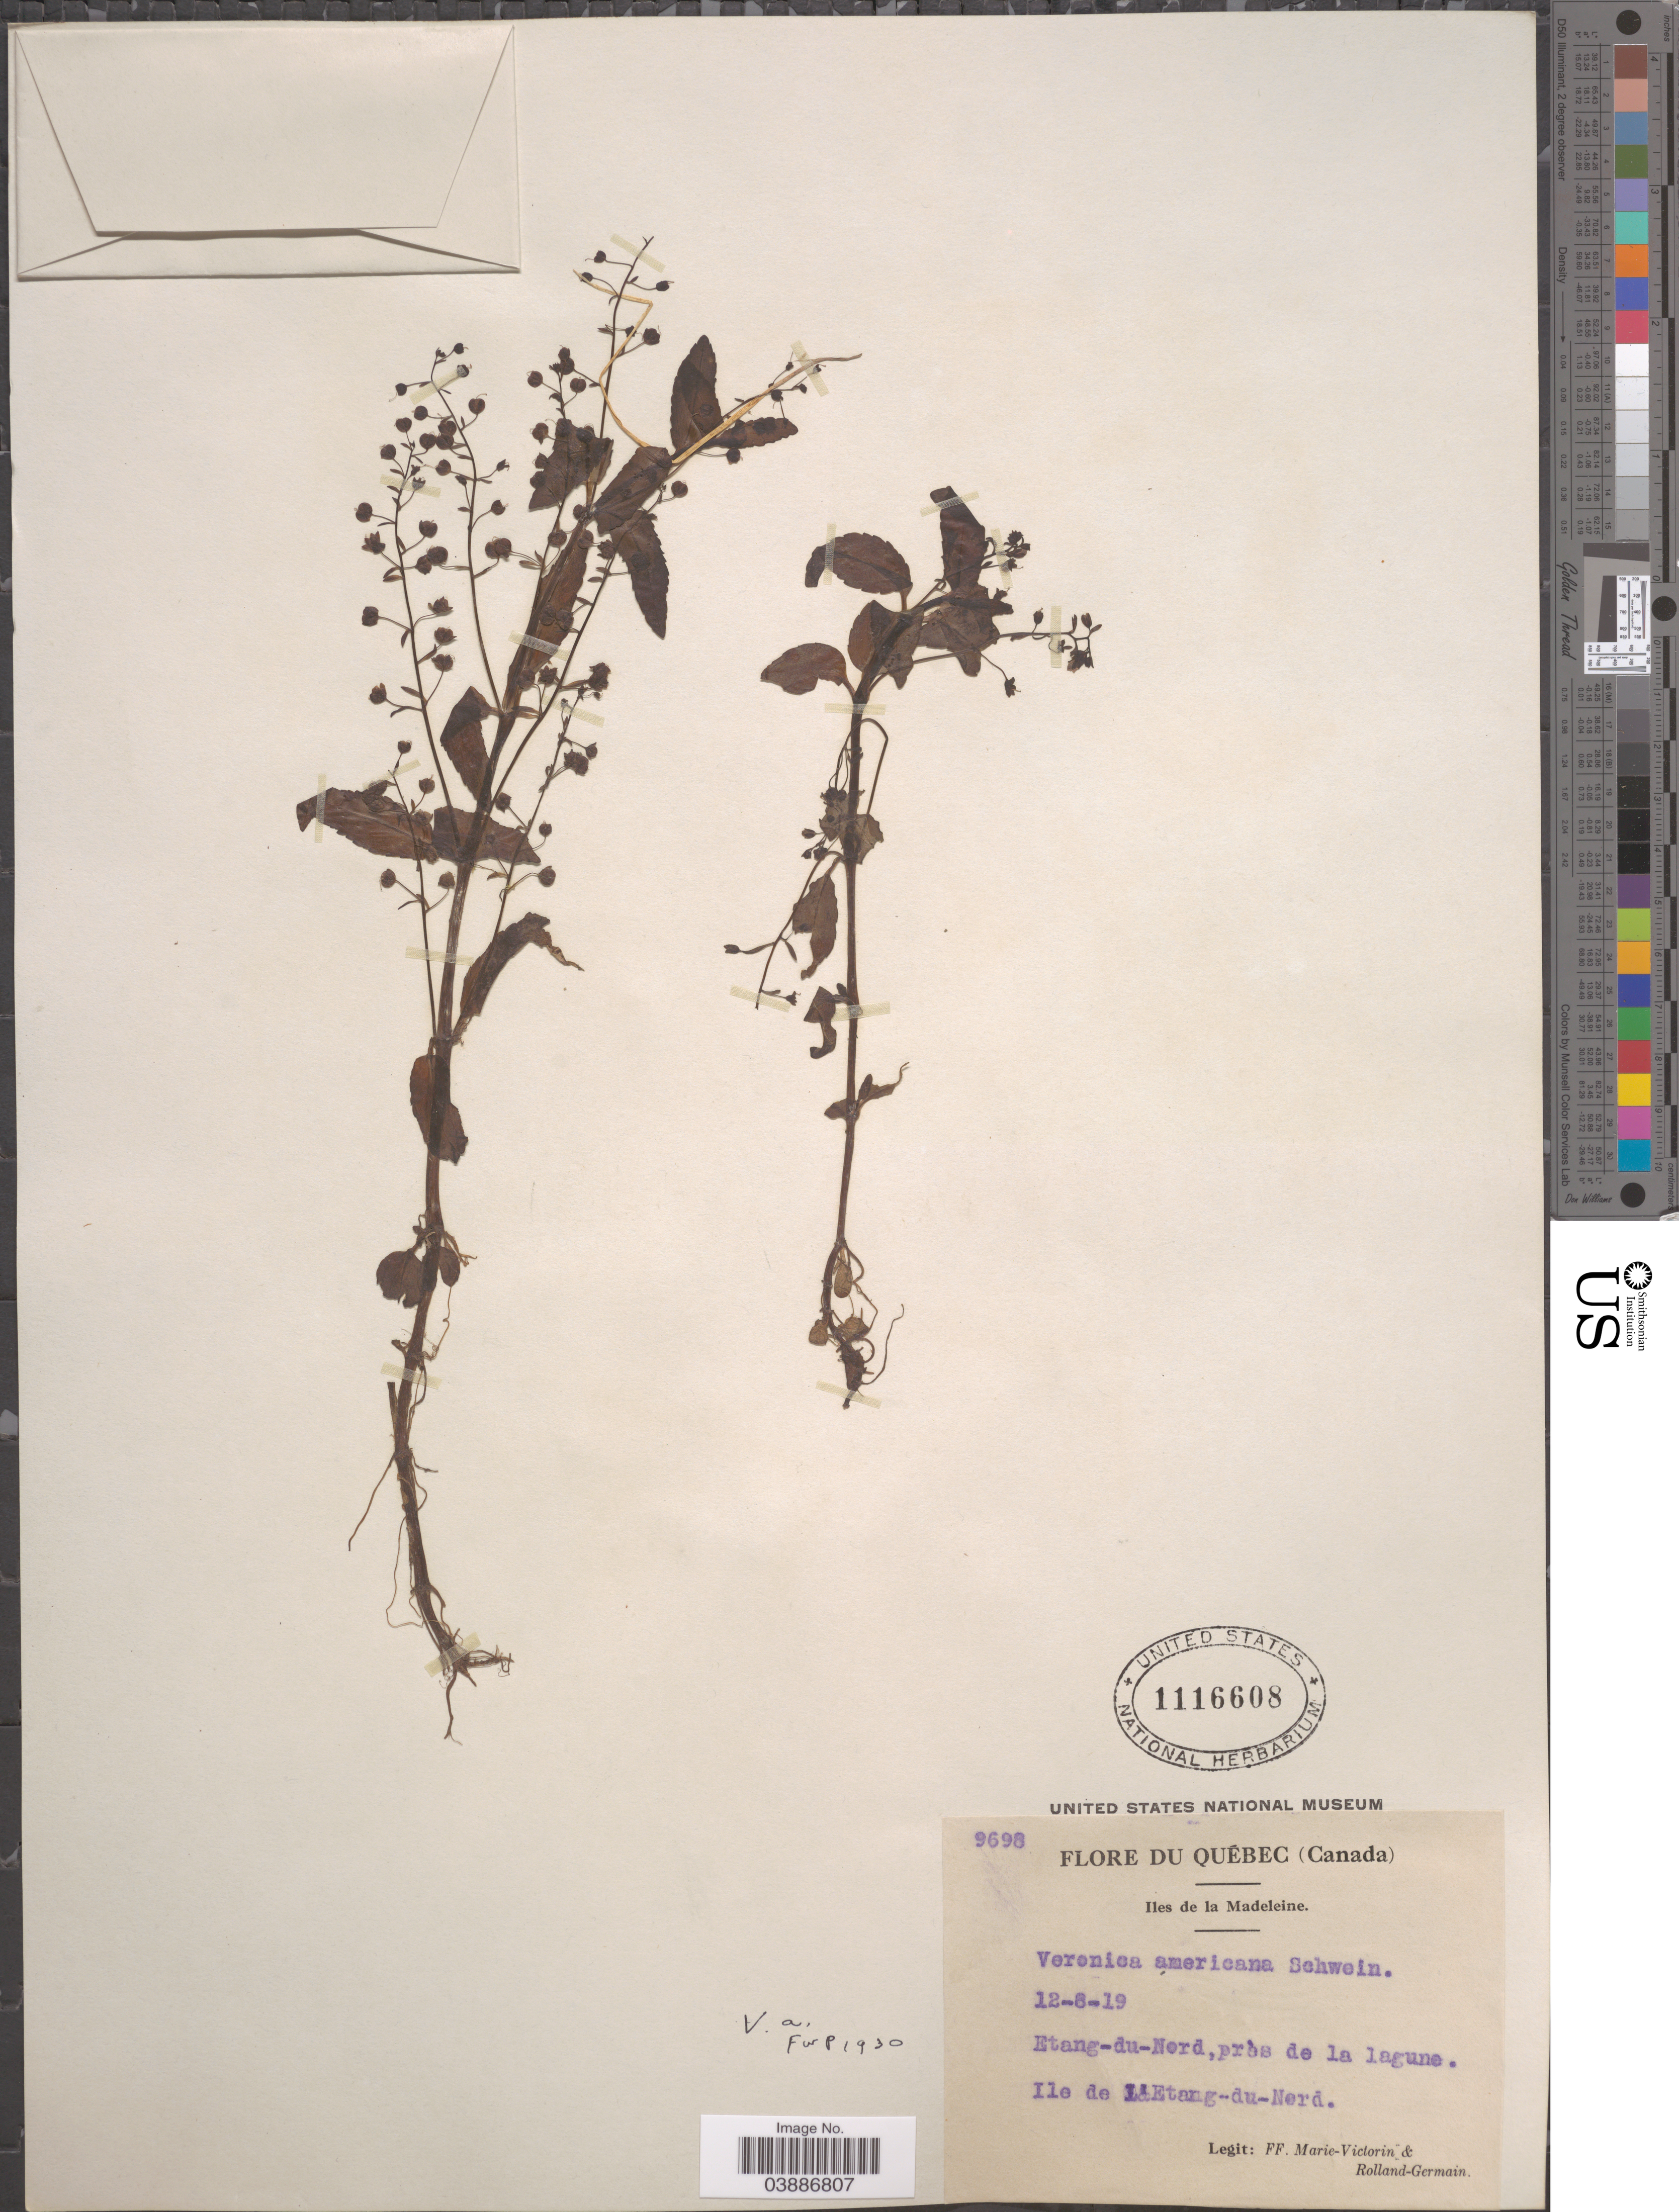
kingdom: Plantae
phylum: Tracheophyta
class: Magnoliopsida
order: Lamiales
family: Plantaginaceae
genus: Veronica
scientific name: Veronica americana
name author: Schwein. ex Benth.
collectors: F. Marie-Victorin & Rolland-Germain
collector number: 9698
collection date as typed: Transcribed d/m/y: 12/8/19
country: Canada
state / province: Quebec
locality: Iles de la Madeleine. Etang-du-Nord,près de la lagune. Ile de L'Etang-du-Nord.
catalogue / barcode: US 1116608